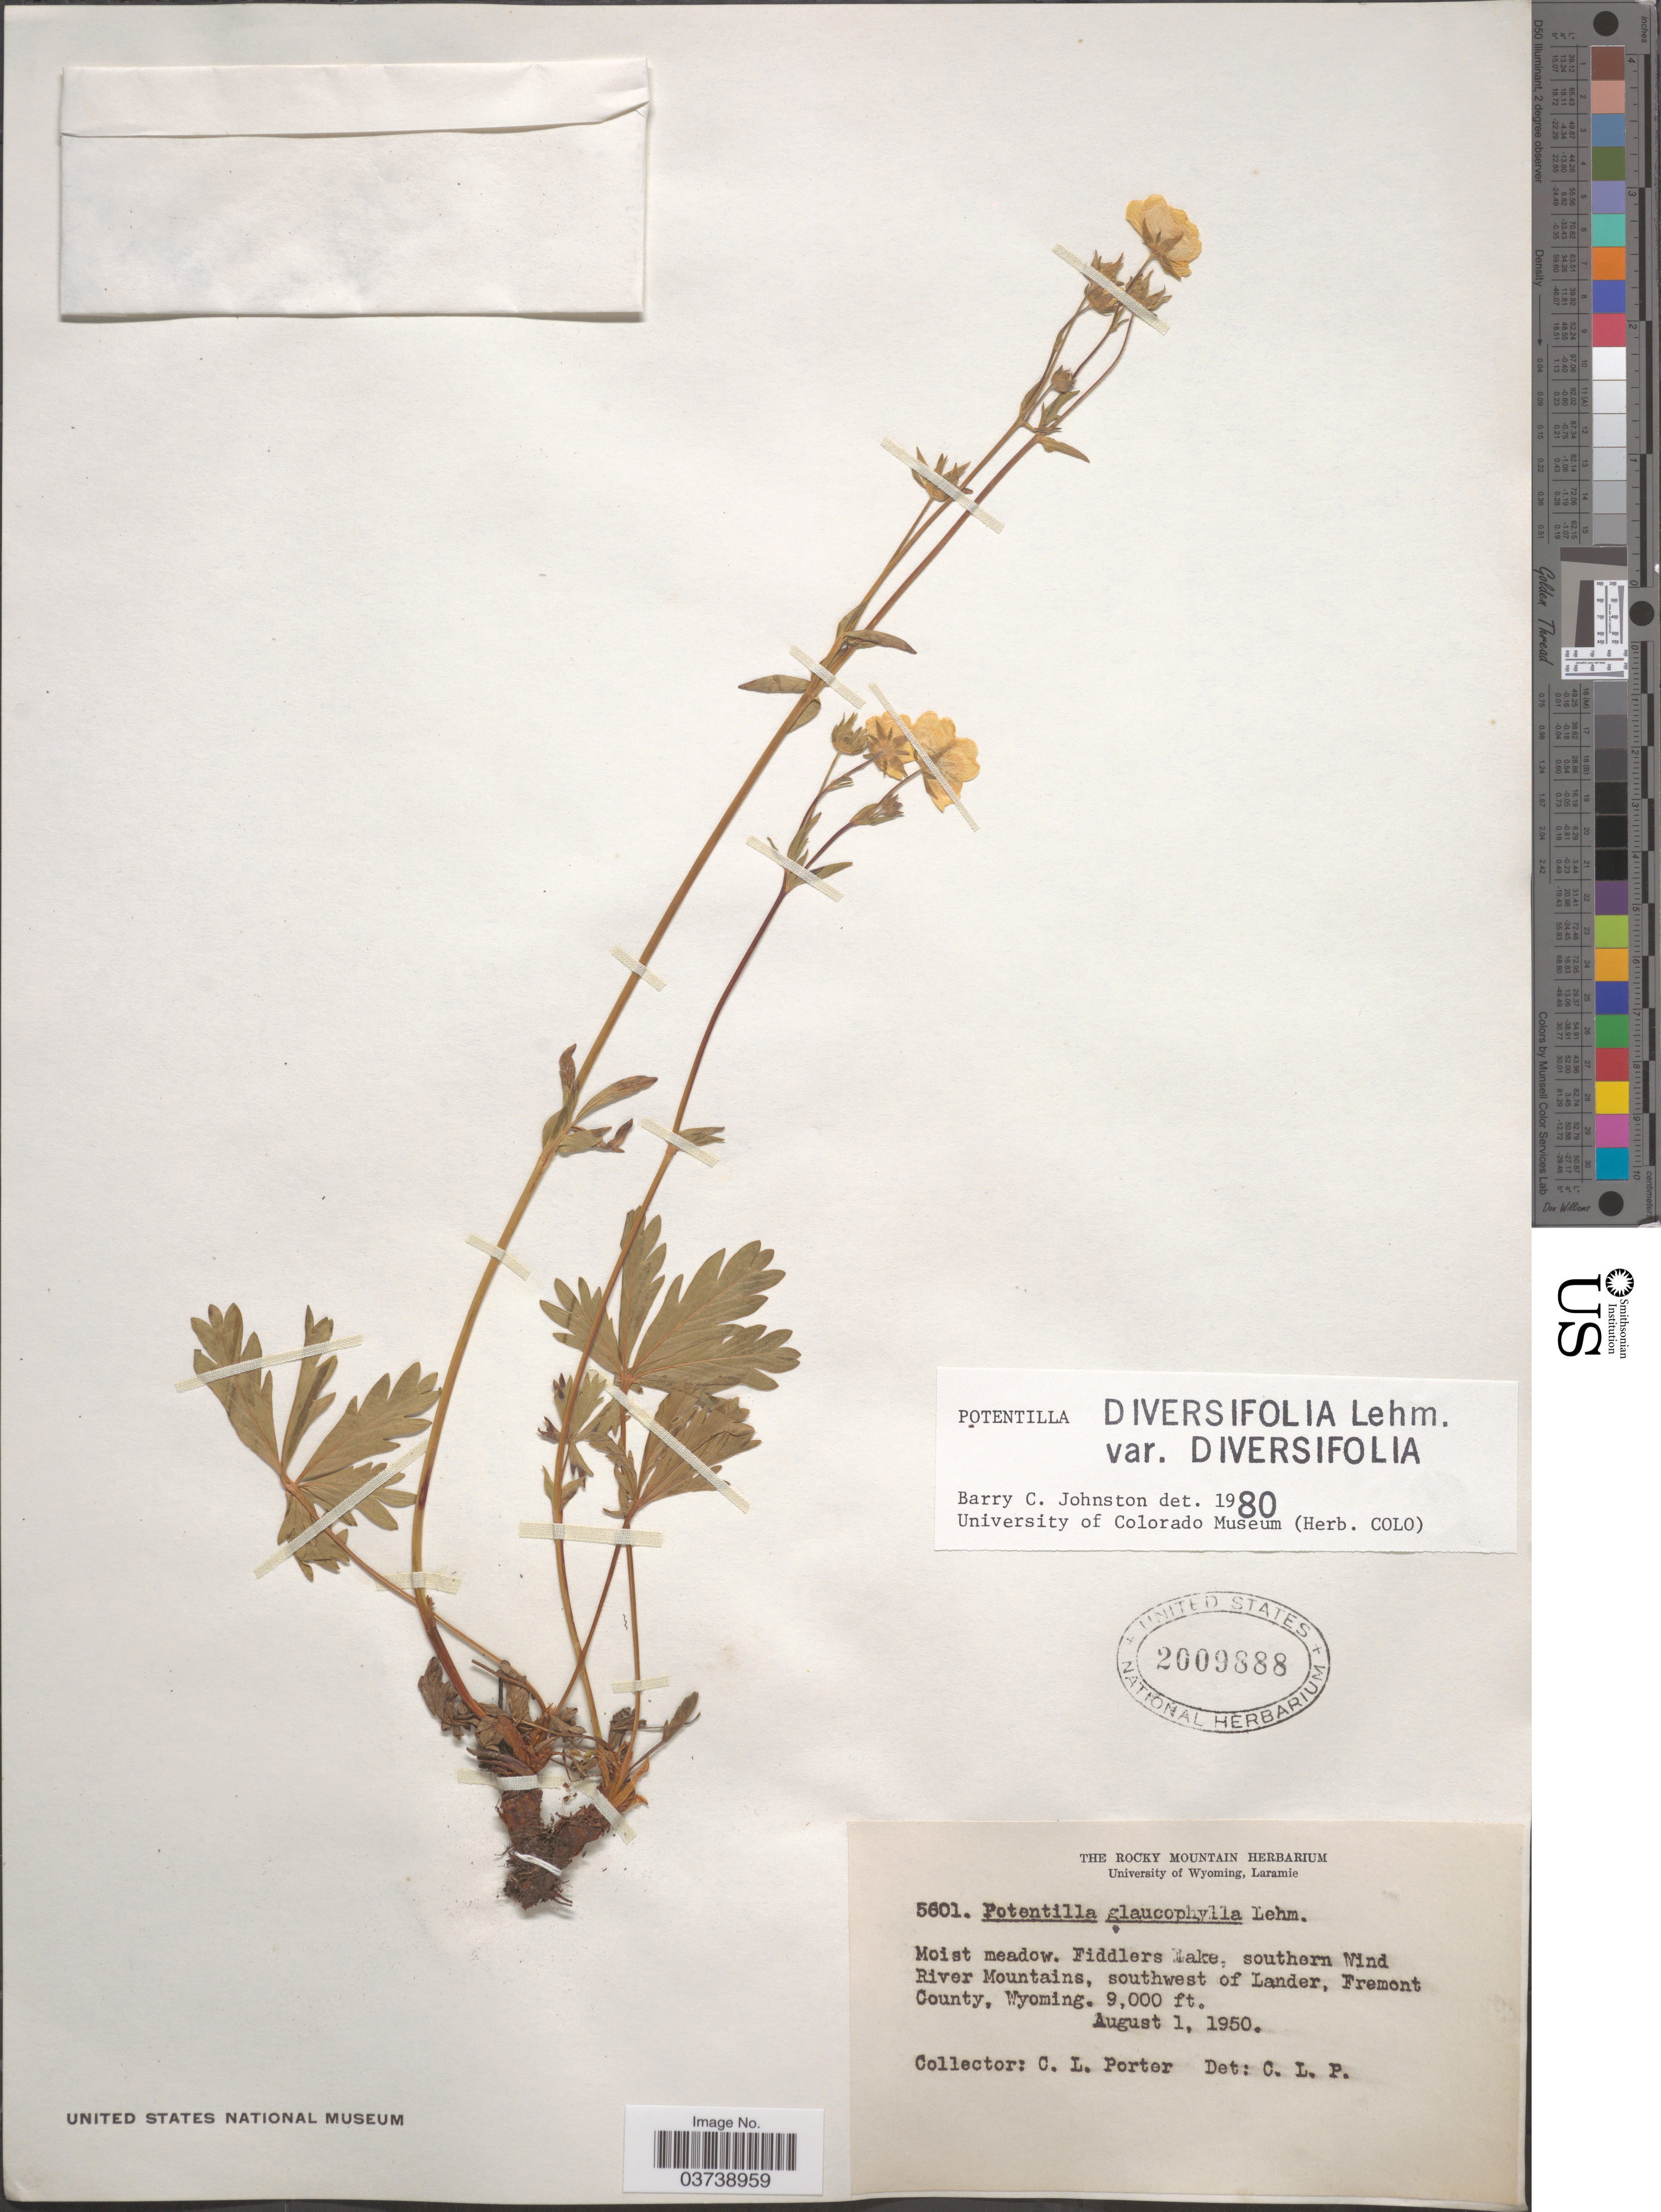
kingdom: Plantae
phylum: Tracheophyta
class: Magnoliopsida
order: Rosales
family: Rosaceae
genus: Potentilla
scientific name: Potentilla diversifolia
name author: Lehm.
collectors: C. L. Porter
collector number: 5601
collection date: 1950-08-01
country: United States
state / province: Wyoming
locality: Fiddlers Lake, southern Wind River Mountains, southwest of Lander, Fremont County.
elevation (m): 2743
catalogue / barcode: US 2009888